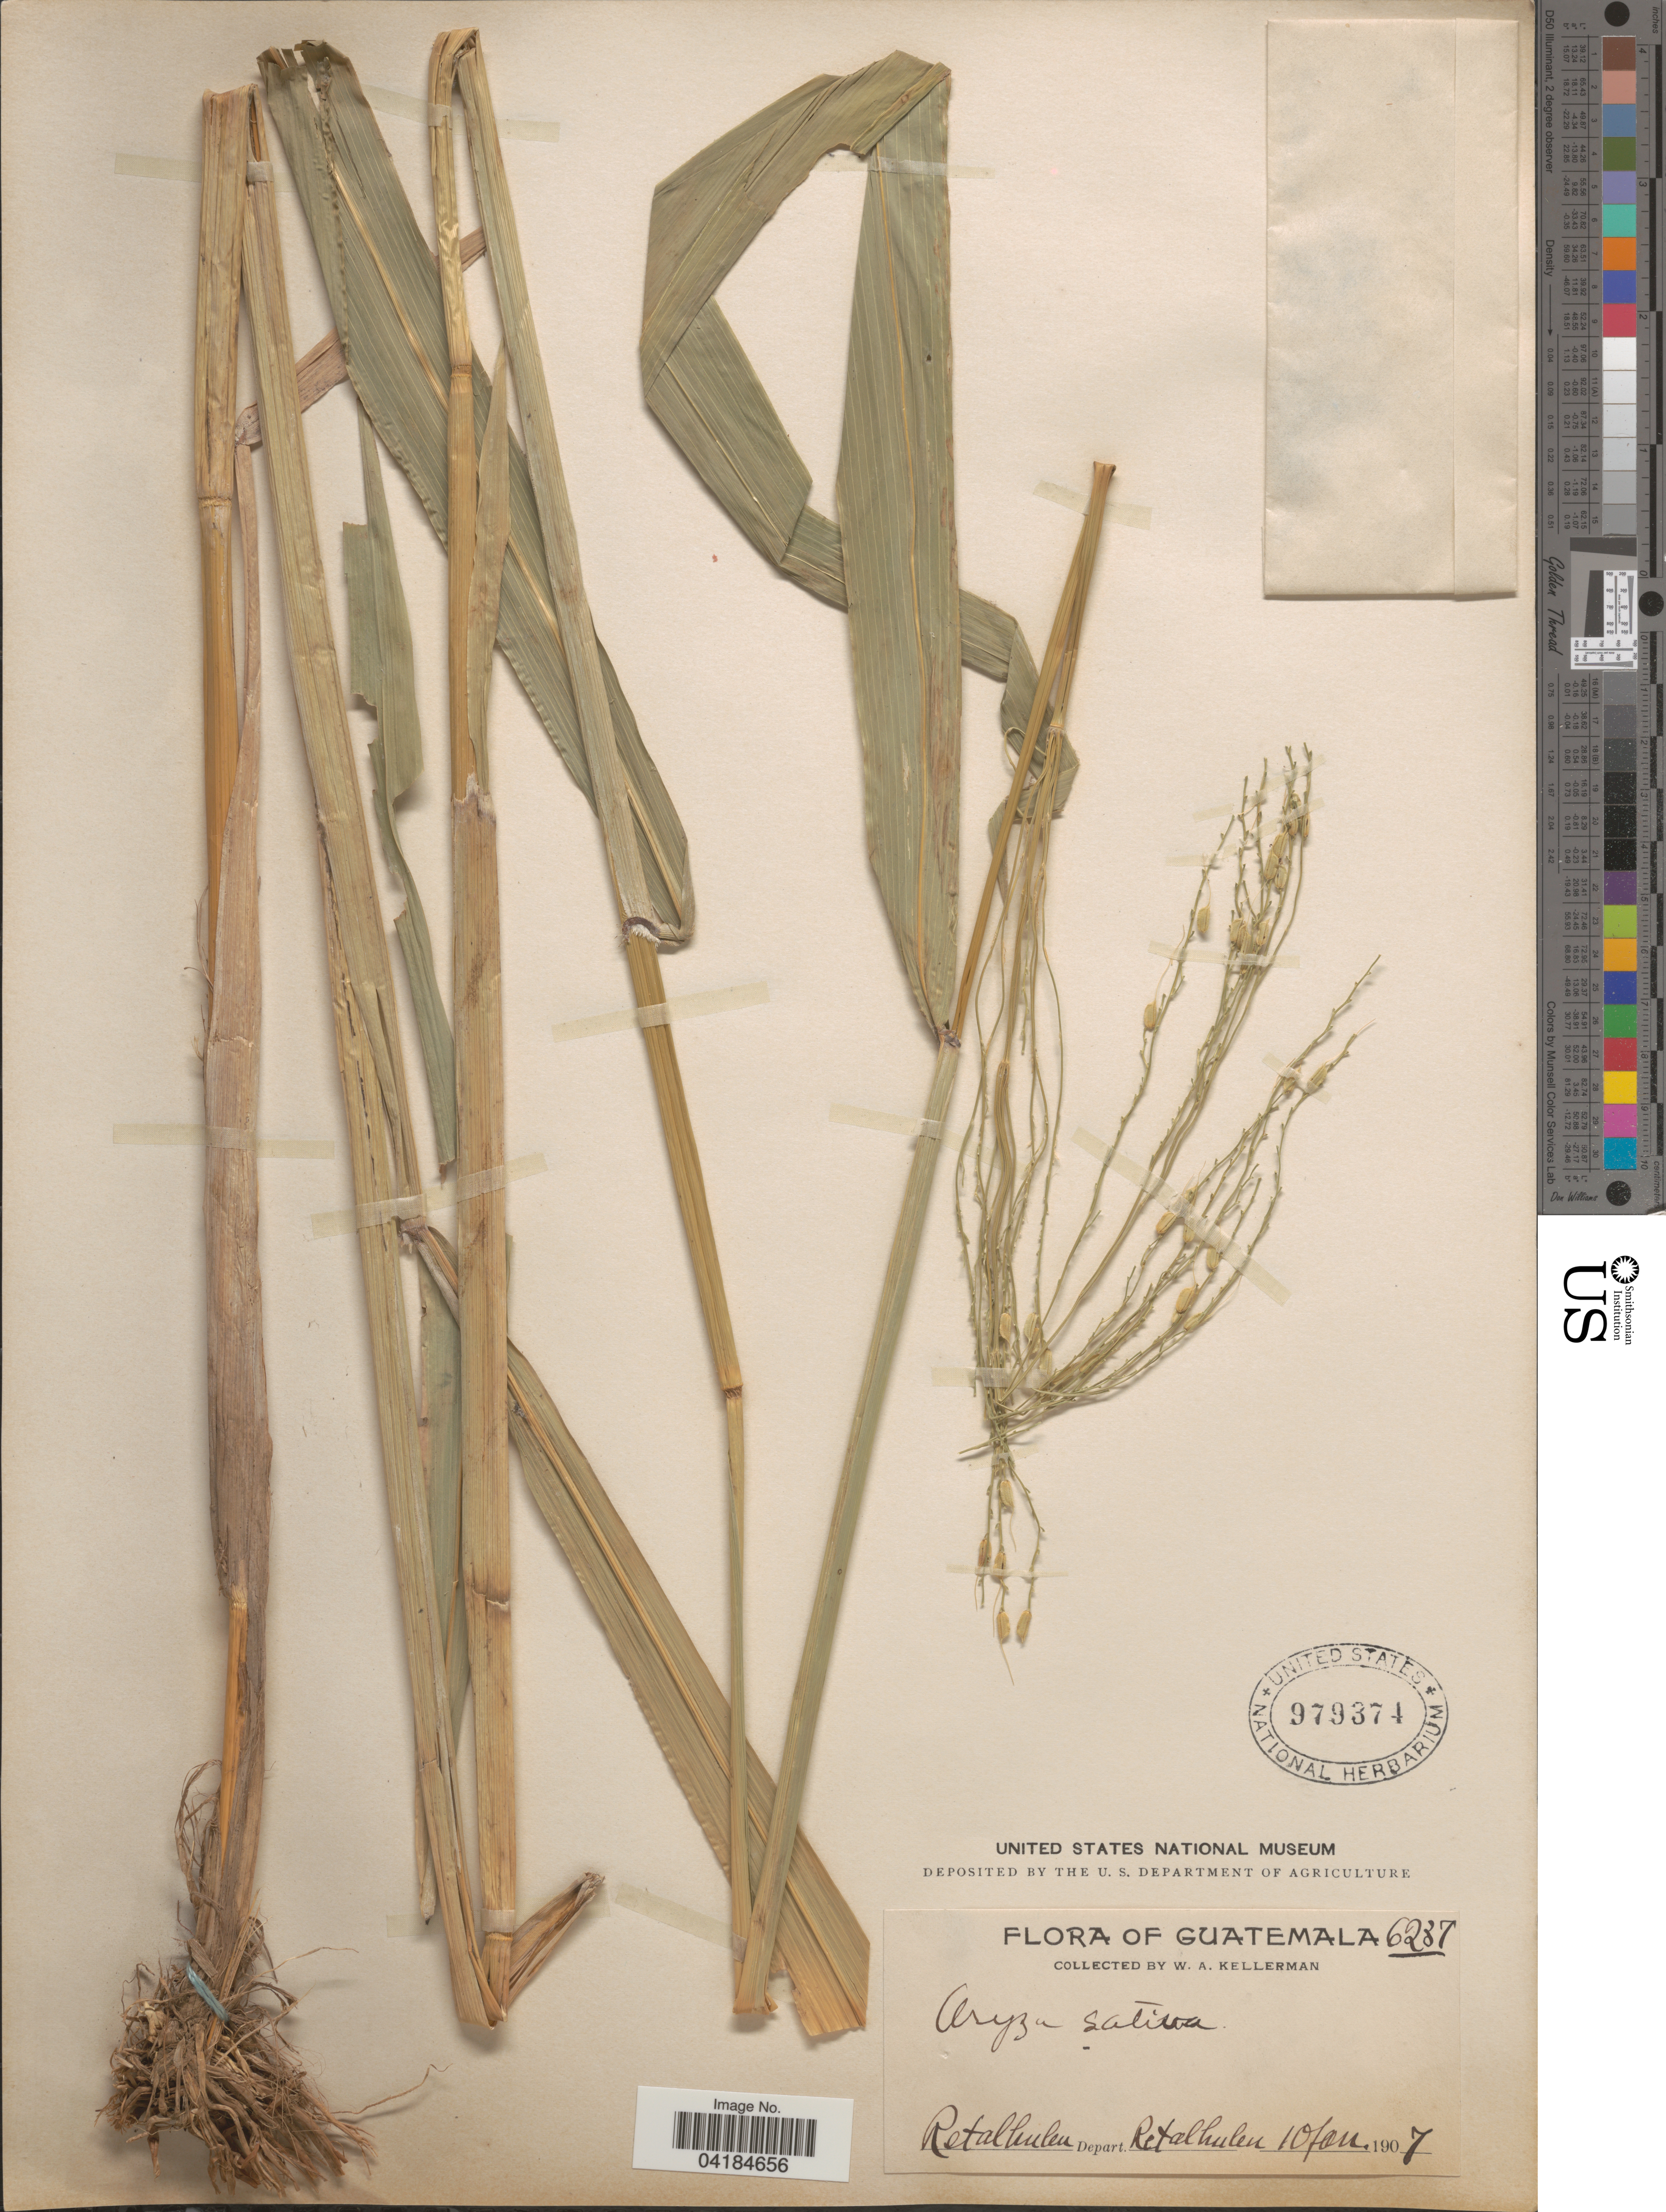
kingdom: Plantae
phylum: Tracheophyta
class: Liliopsida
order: Poales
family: Poaceae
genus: Oryza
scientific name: Oryza latifolia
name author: Desv.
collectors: W. Kellerman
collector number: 6237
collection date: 1907-01-10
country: Guatemala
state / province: Retalhuleu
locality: Depart. Retalhuleu.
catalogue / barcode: US 979374